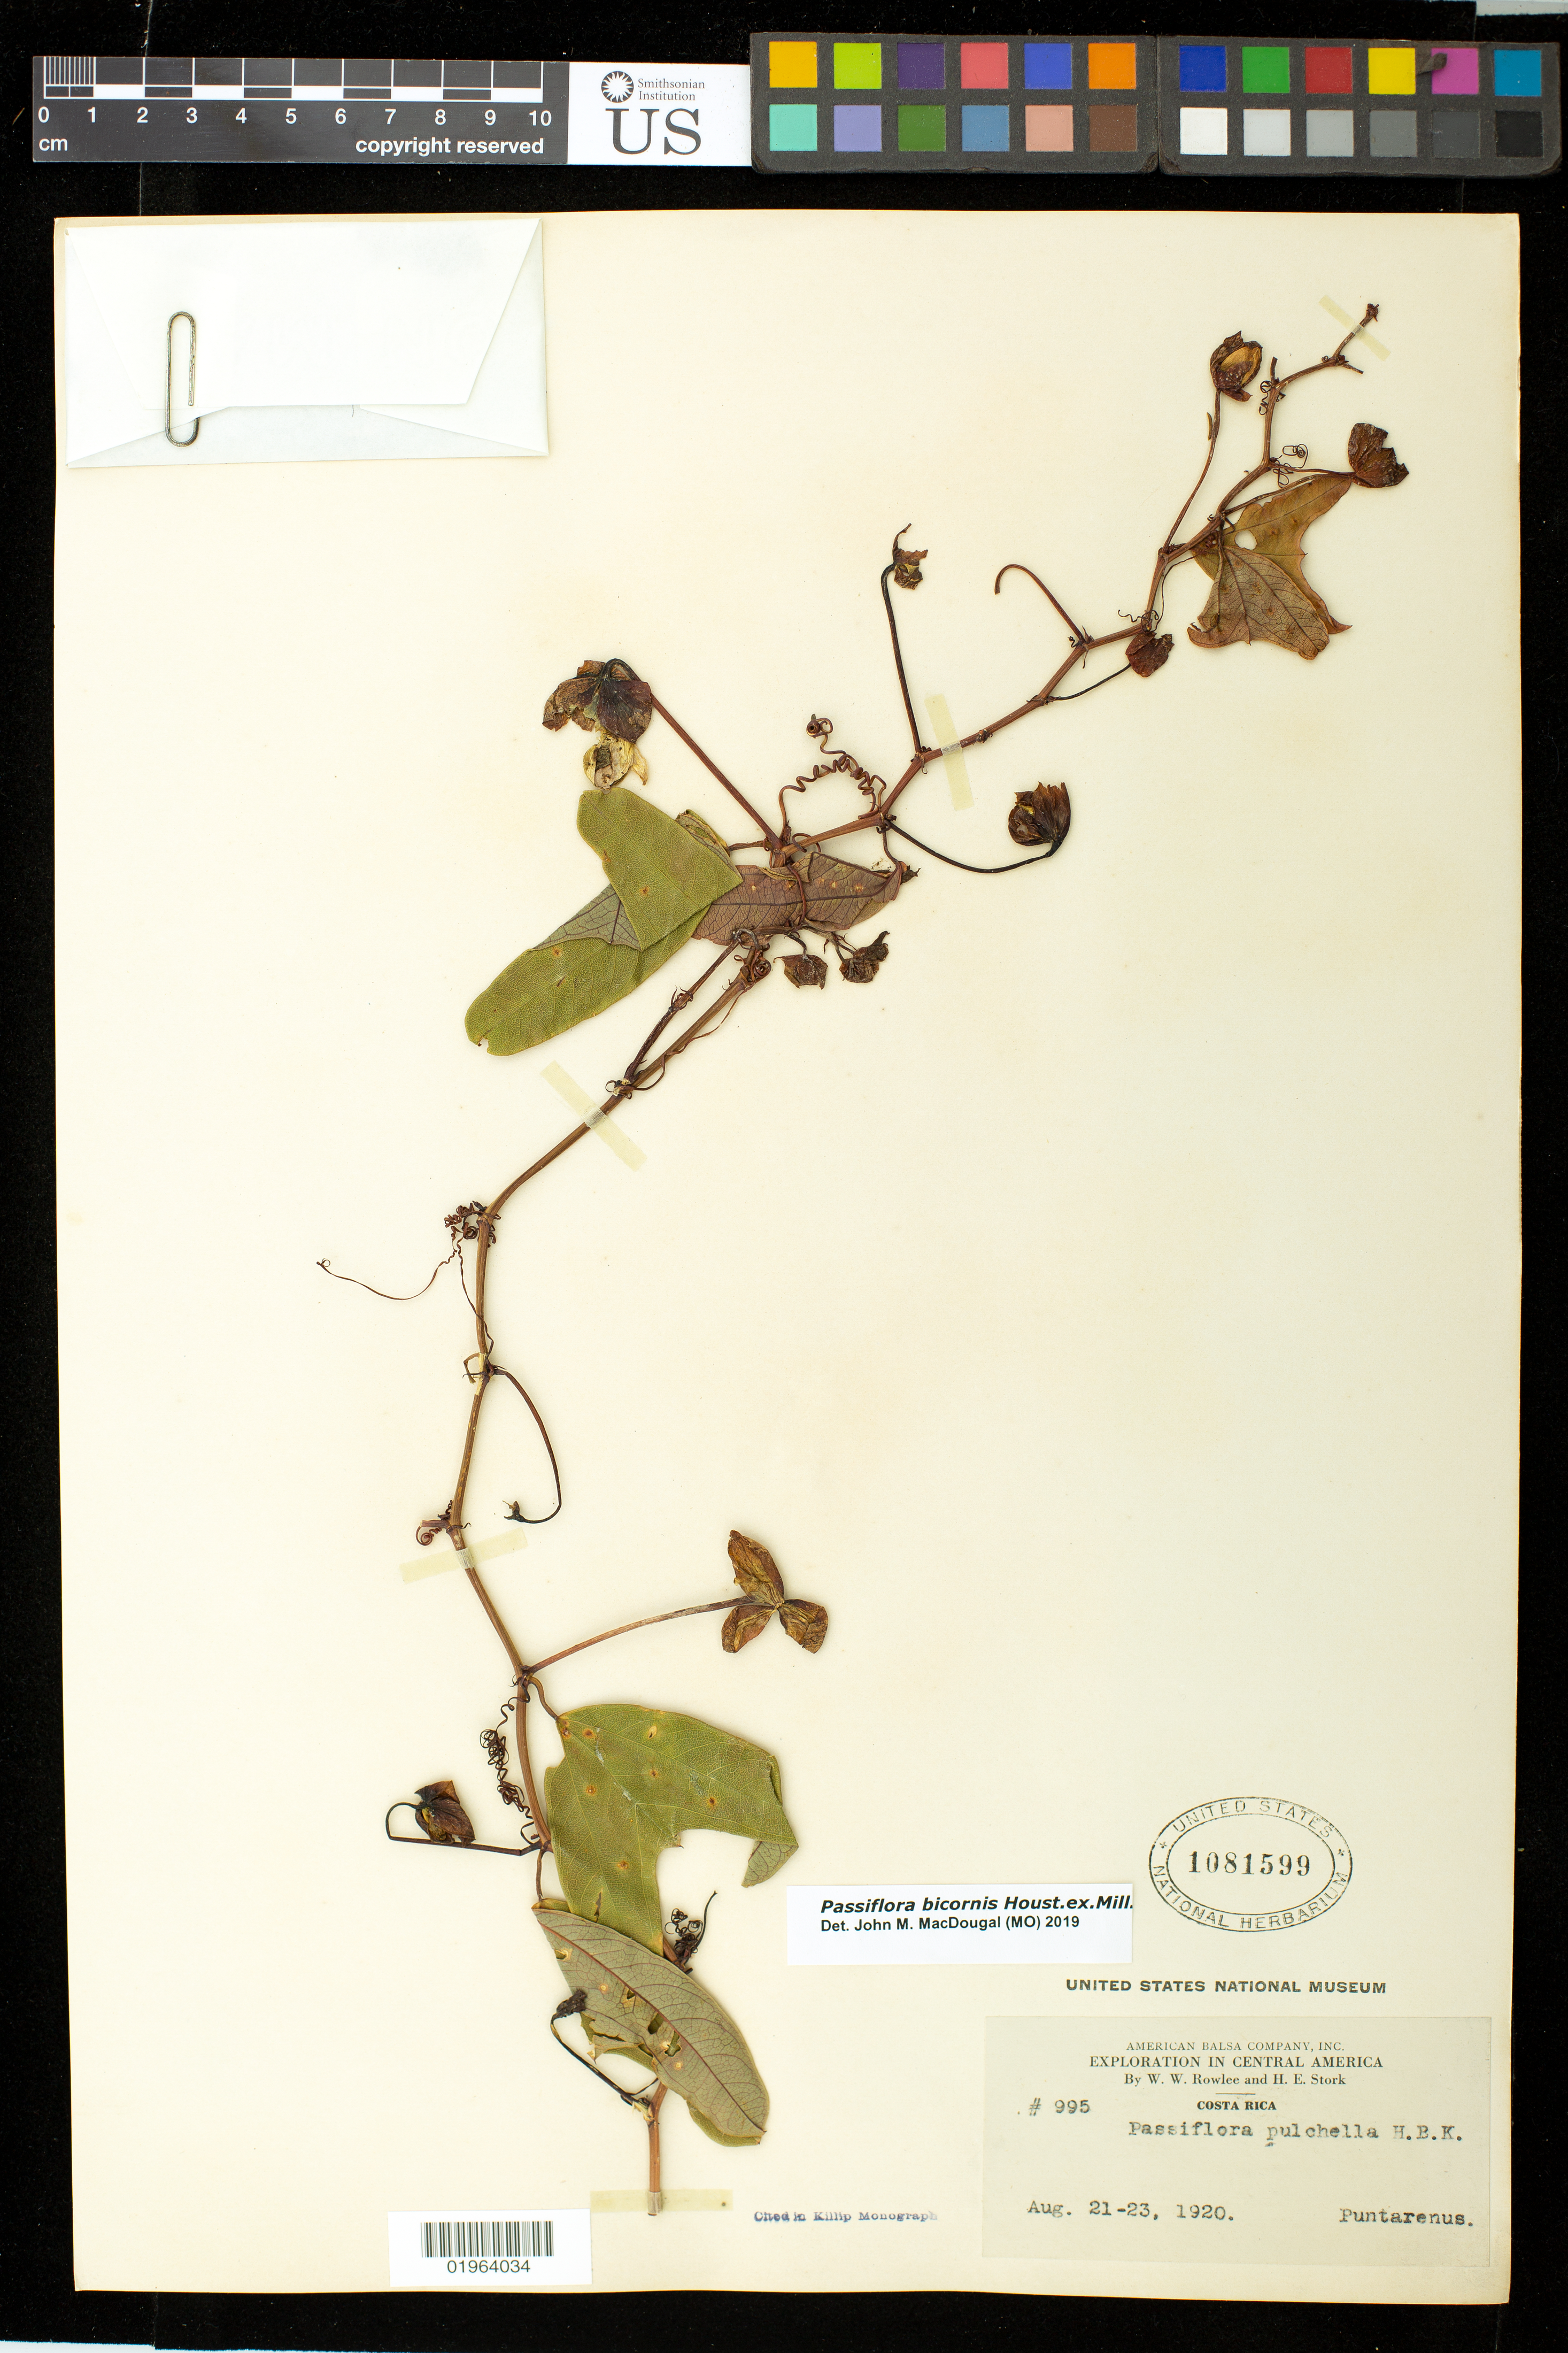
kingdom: Plantae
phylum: Tracheophyta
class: Magnoliopsida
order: Malpighiales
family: Passifloraceae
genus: Passiflora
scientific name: Passiflora bicornis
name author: Houst. ex Mill.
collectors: W. W. Rowlee & H. E. Stork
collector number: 995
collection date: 1920-08-21/1920-08-23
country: Costa Rica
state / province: Puntarenas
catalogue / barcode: US 1081599